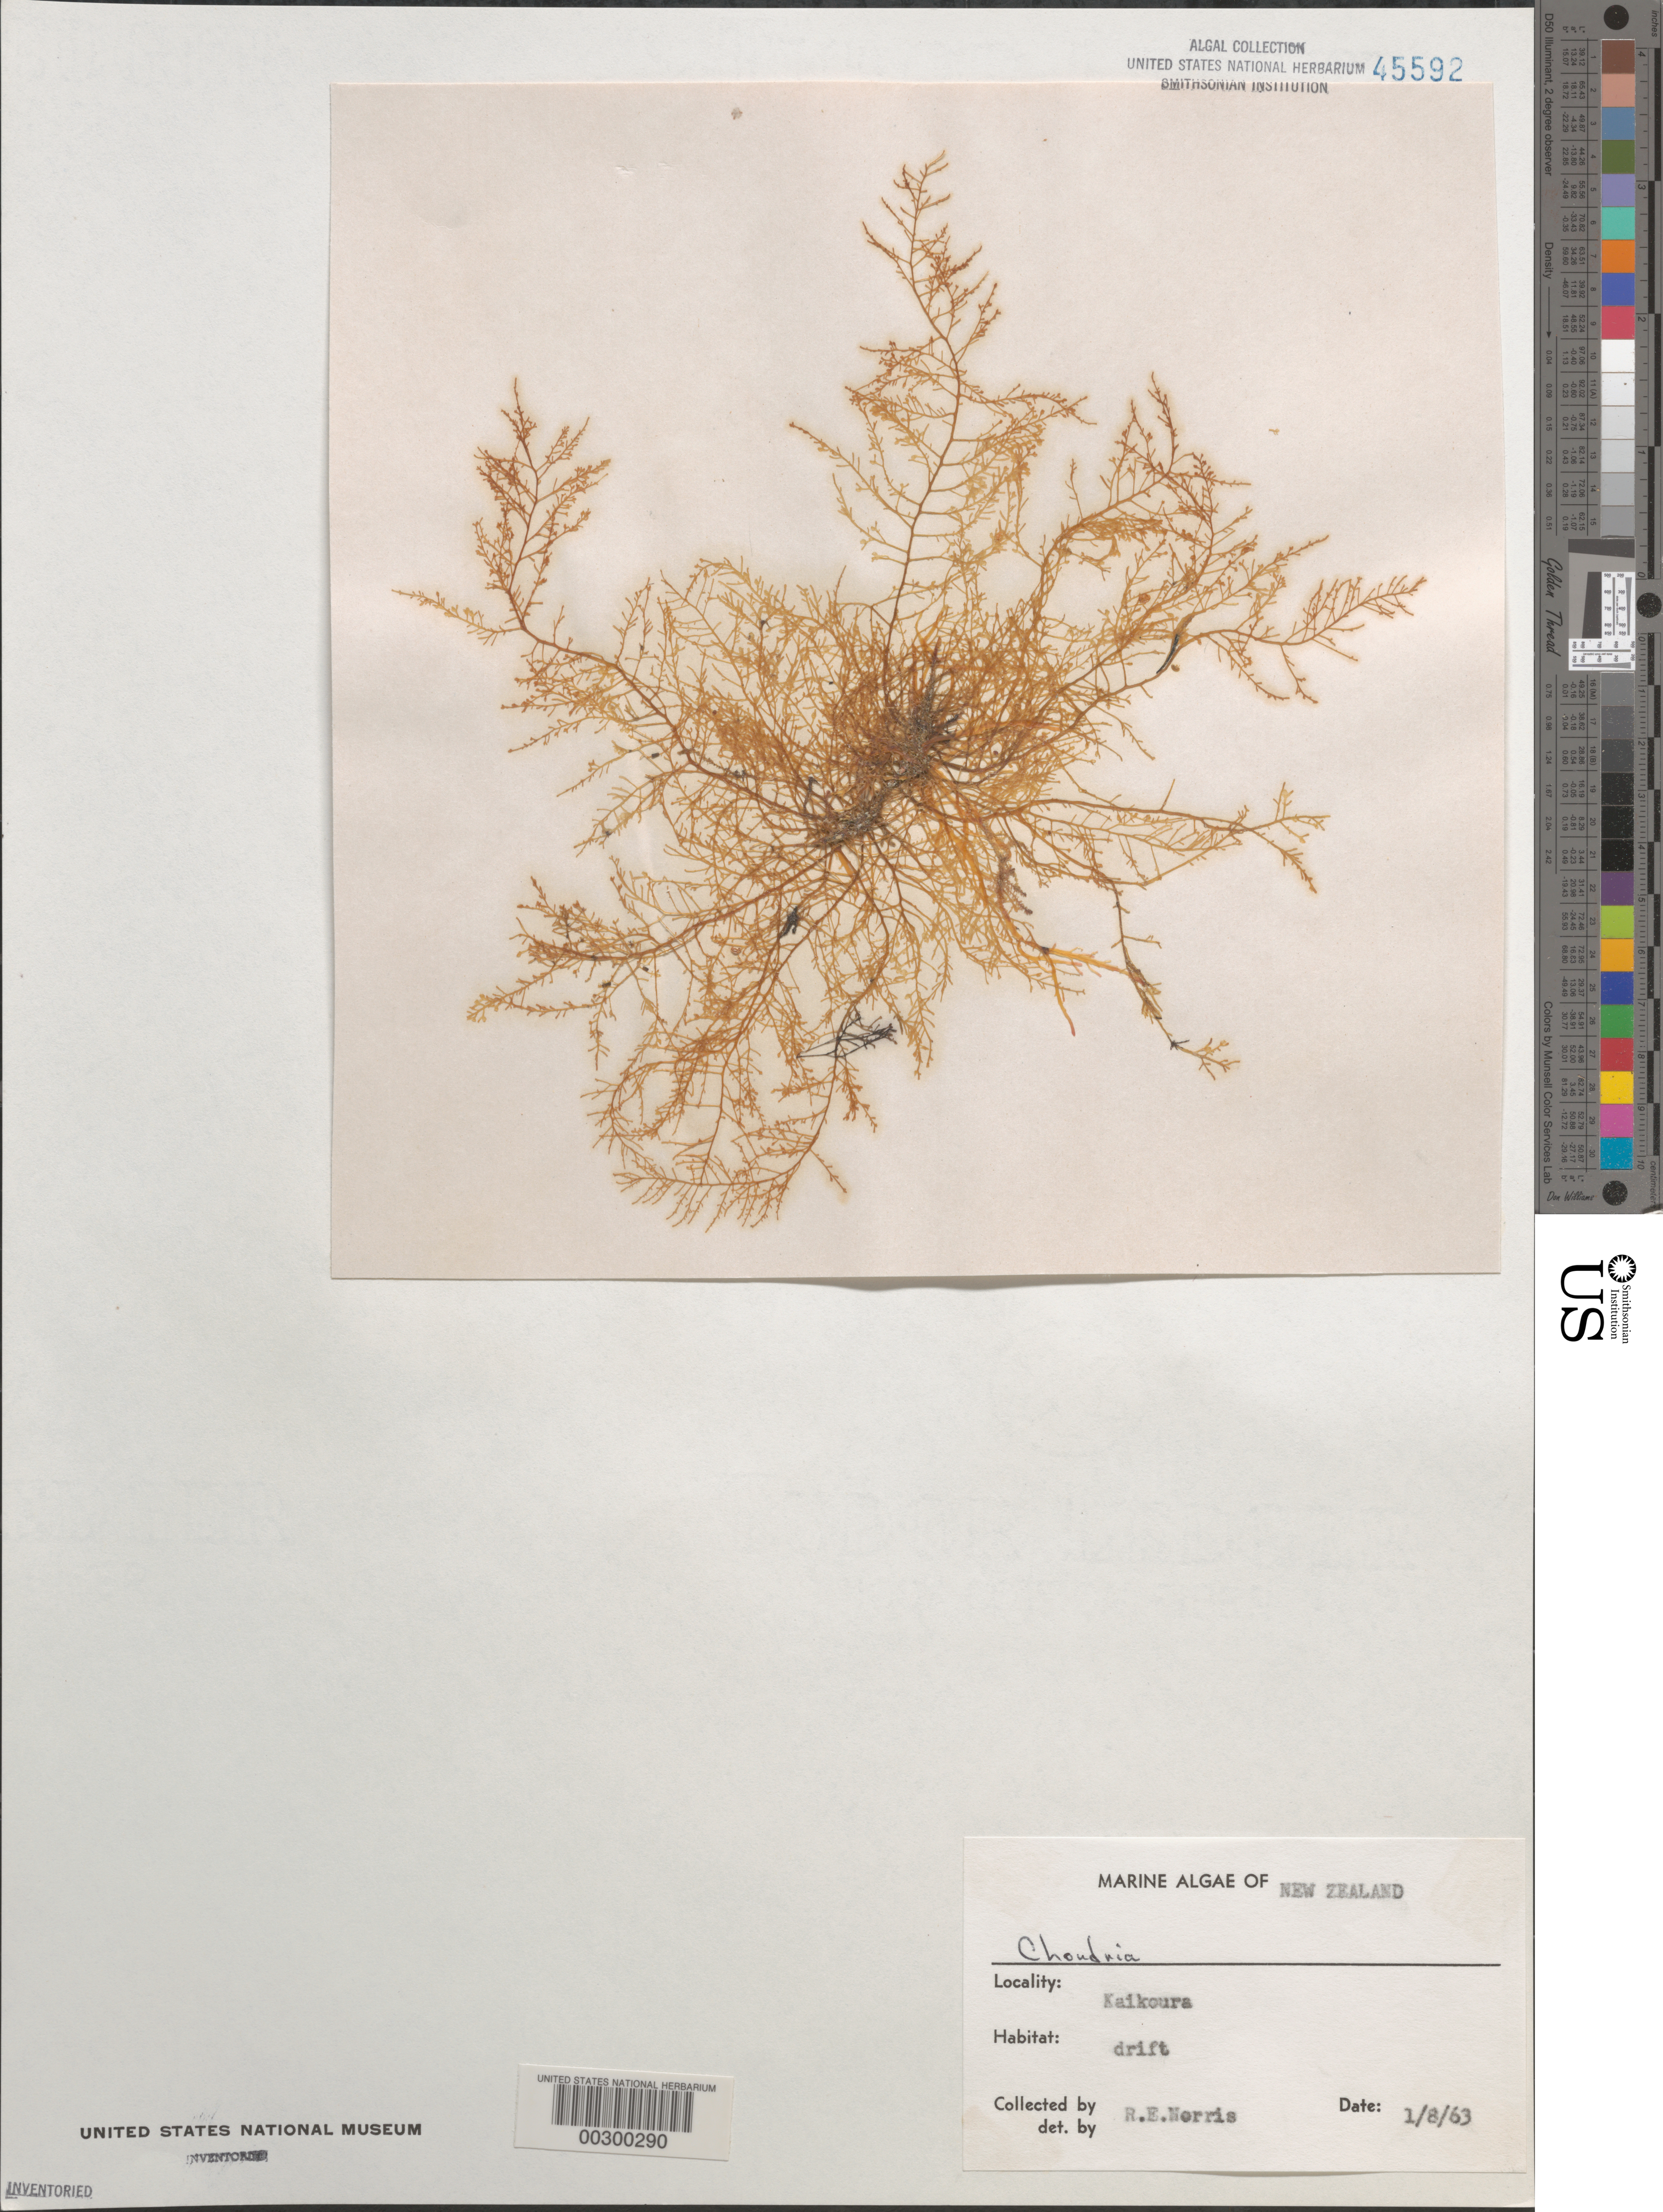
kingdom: Plantae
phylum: Rhodophyta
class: Florideophyceae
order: Ceramiales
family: Rhodomelaceae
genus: Chondria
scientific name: Chondria sp.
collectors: R. E. Norris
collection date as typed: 08 Jan 1963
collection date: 1963-01-08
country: New Zealand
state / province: Canterbury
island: South Island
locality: Kaikoura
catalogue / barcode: US 45592